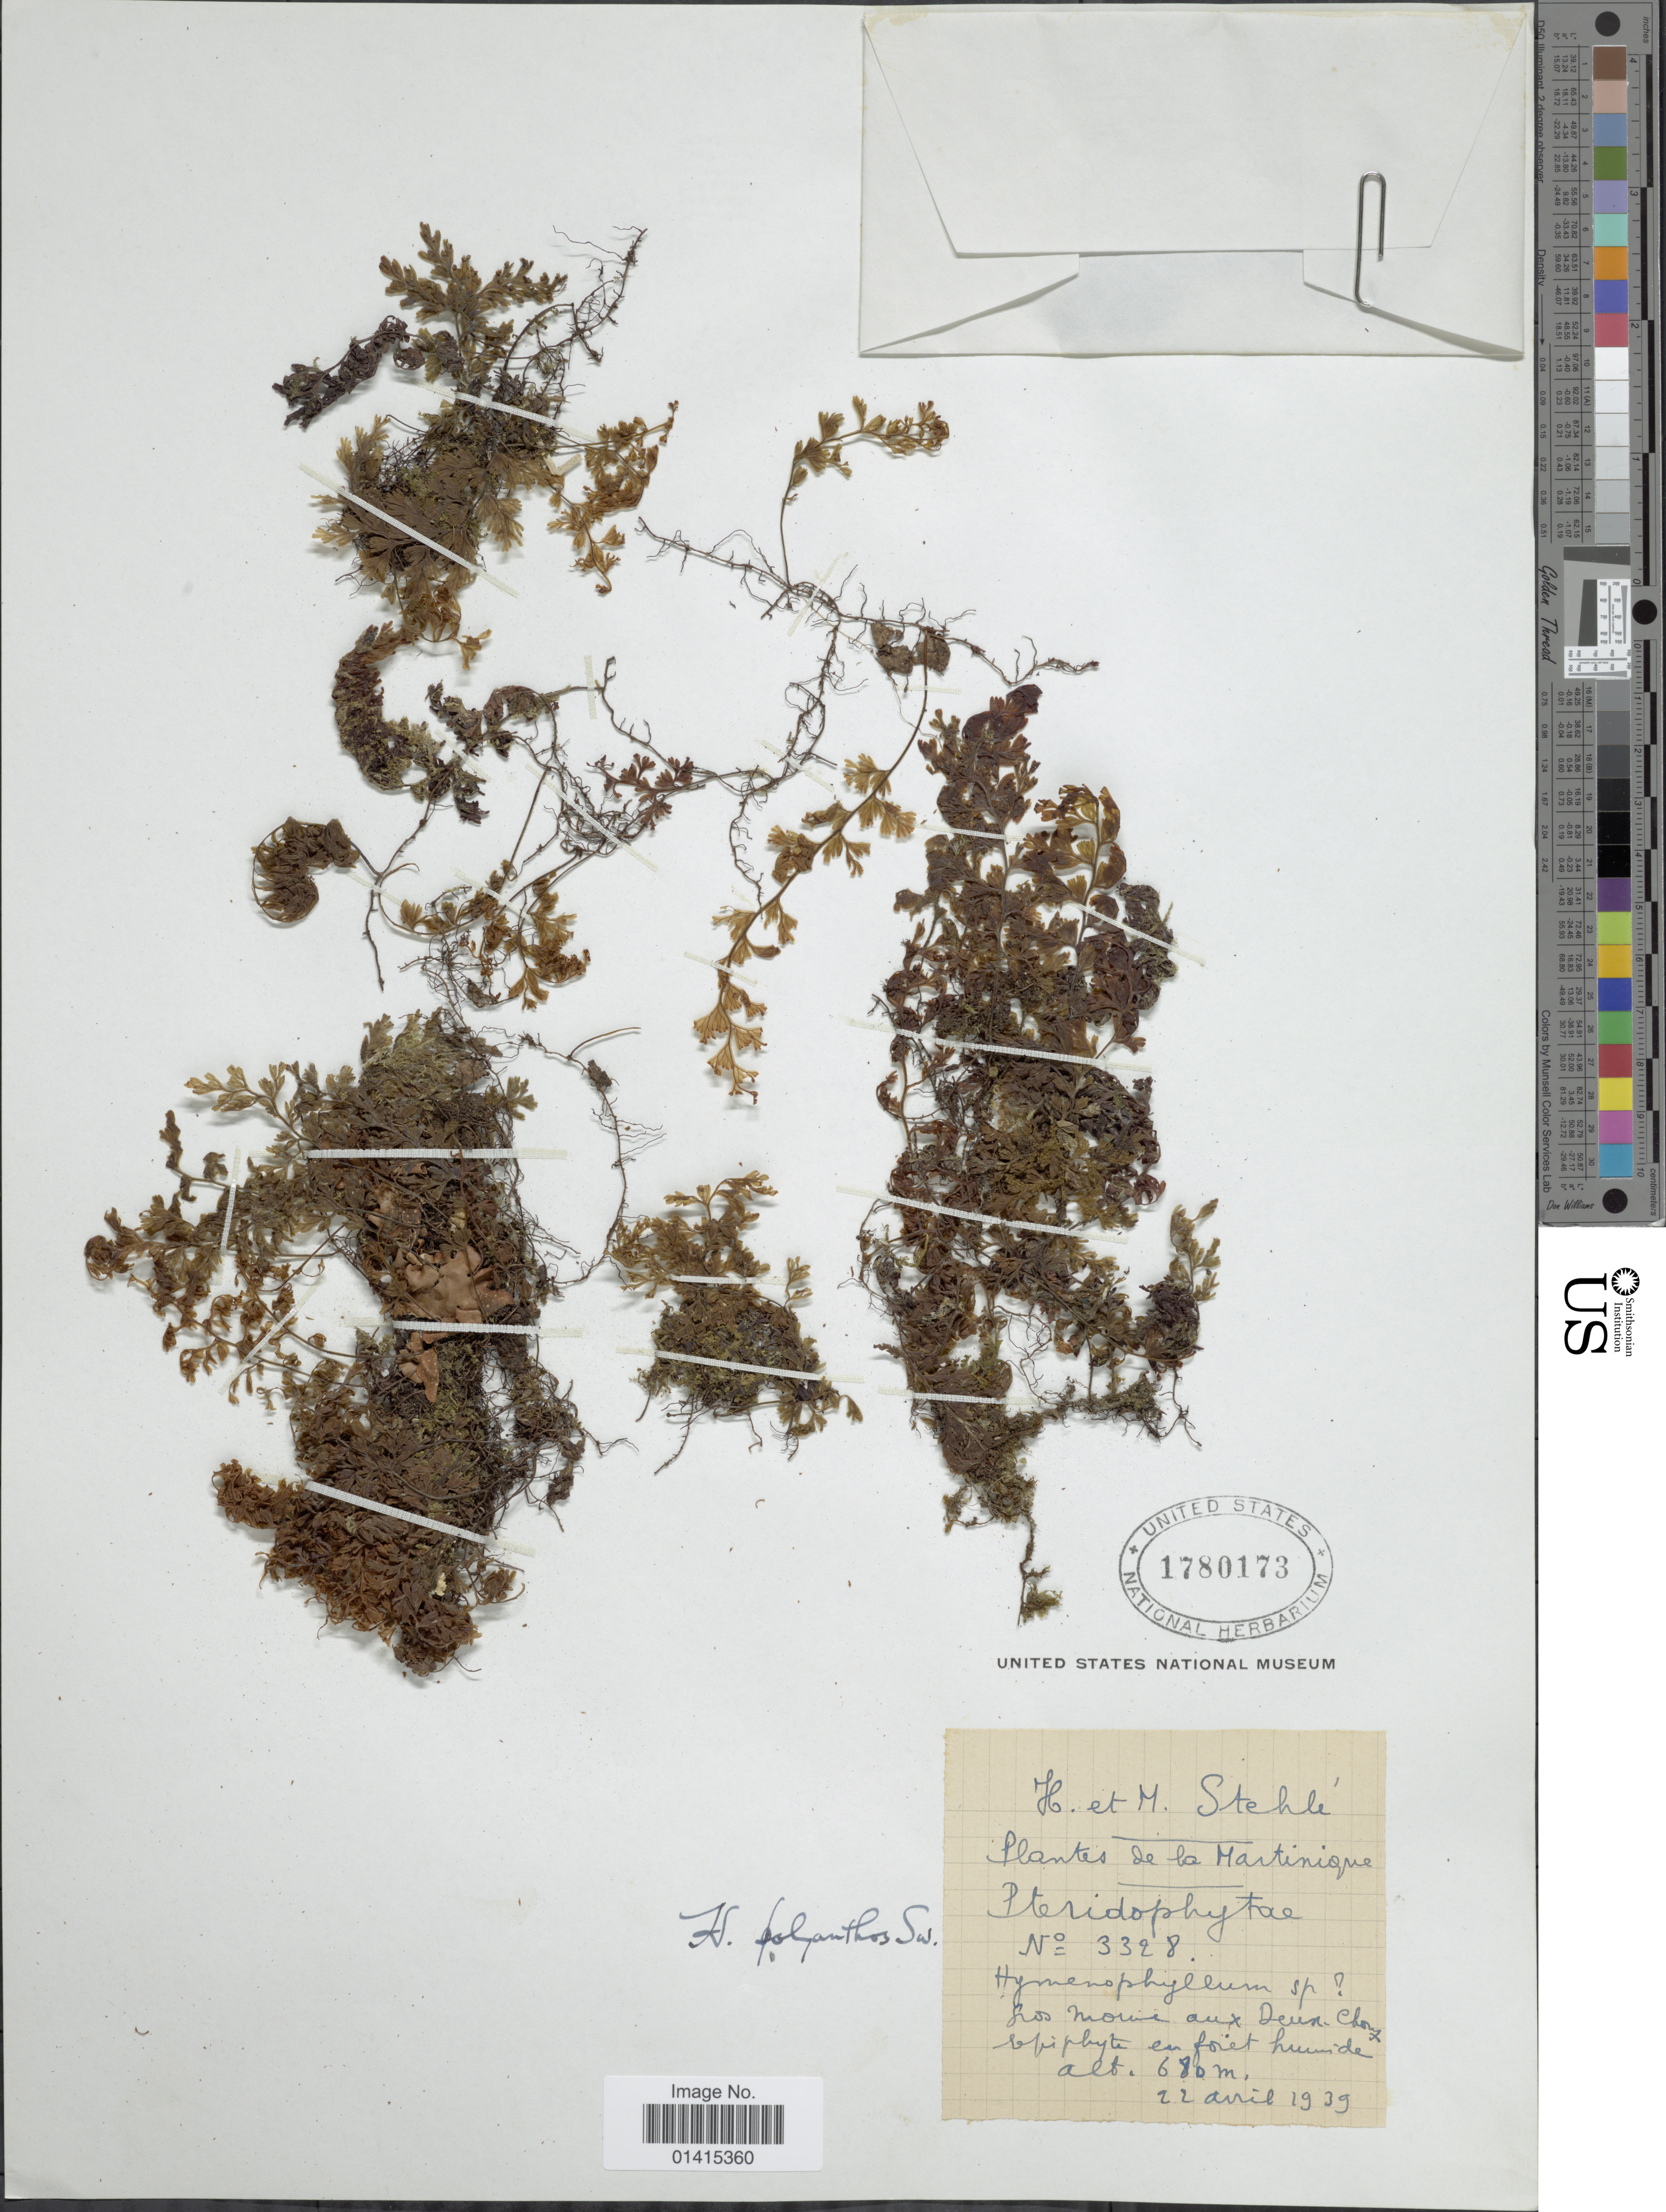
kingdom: Plantae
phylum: Tracheophyta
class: Polypodiopsida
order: Hymenophyllales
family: Hymenophyllaceae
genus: Hymenophyllum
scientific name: Hymenophyllum polyanthos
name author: (Sw.) Sw.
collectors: H. Stehlé & M. Stehlé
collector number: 3328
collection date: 1939-04-22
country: Martinique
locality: Los morne aux Daux-Choux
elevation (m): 680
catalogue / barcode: US 1780173